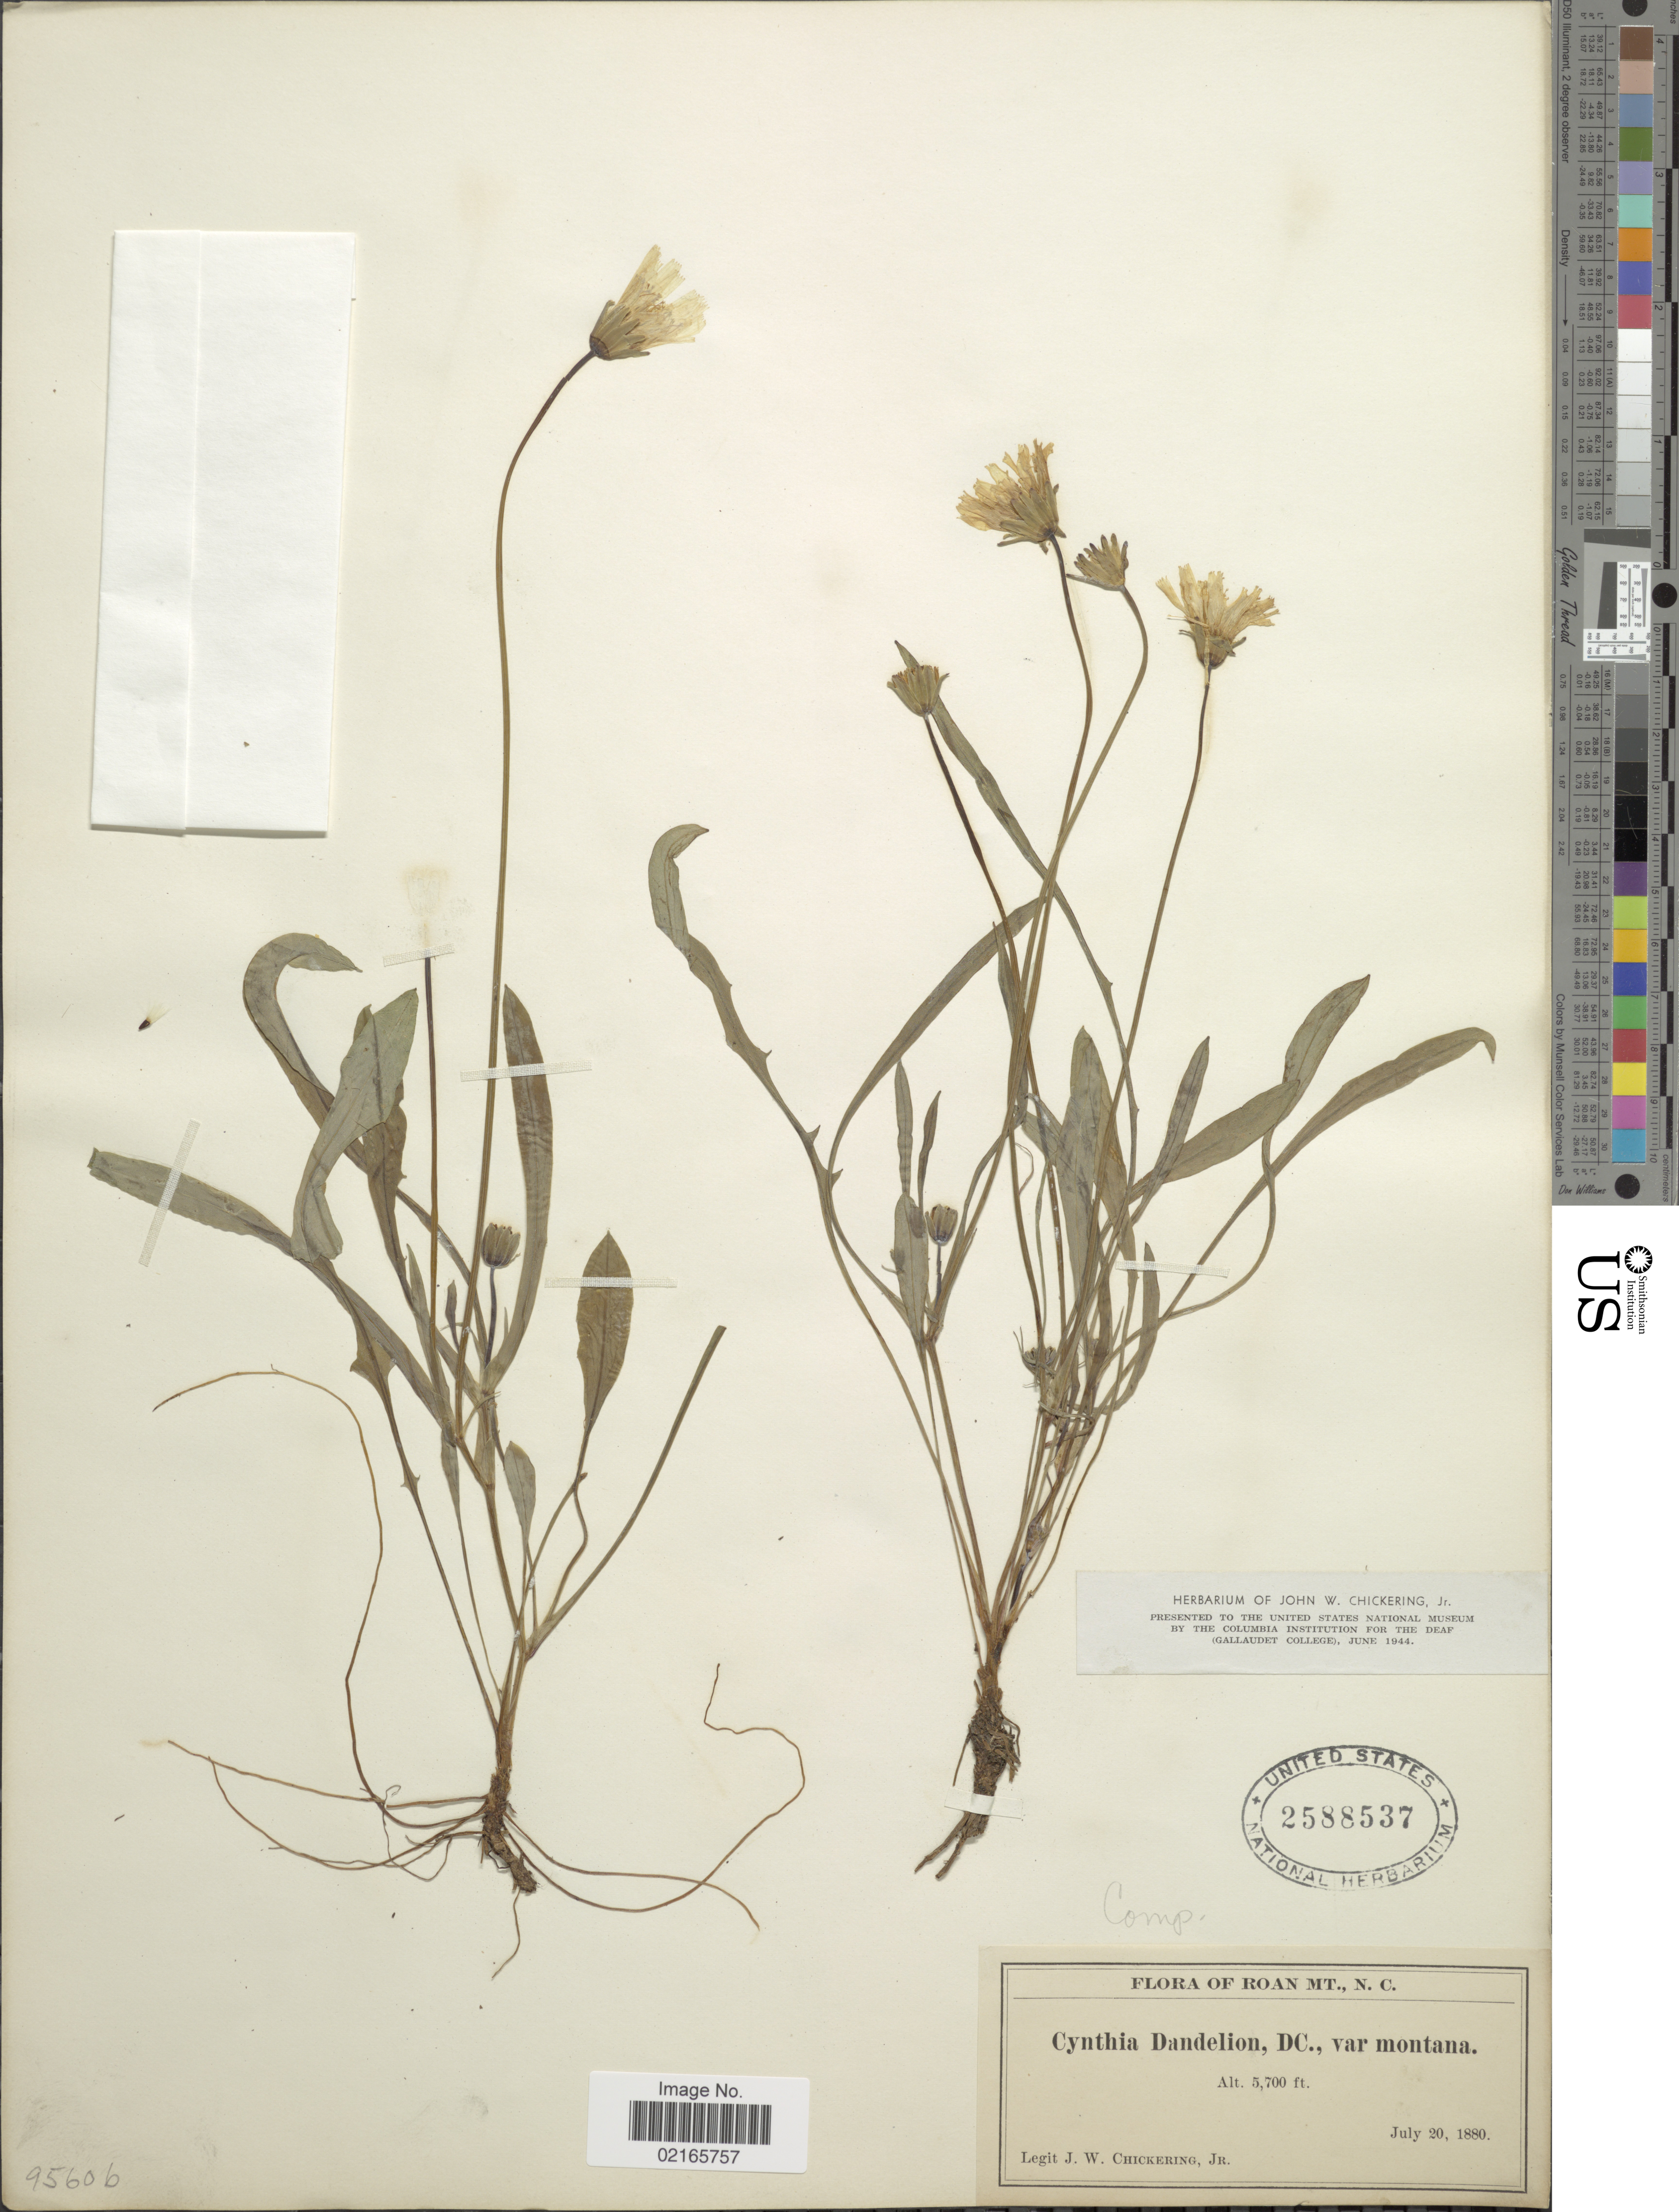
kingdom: Plantae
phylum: Tracheophyta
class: Magnoliopsida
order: Asterales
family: Asteraceae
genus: Krigia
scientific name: Krigia montana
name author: Nutt.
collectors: J. W. Chickering Jr.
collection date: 1880-07-20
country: United States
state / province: North Carolina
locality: Roan Mt.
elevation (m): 1737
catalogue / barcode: US 2588537